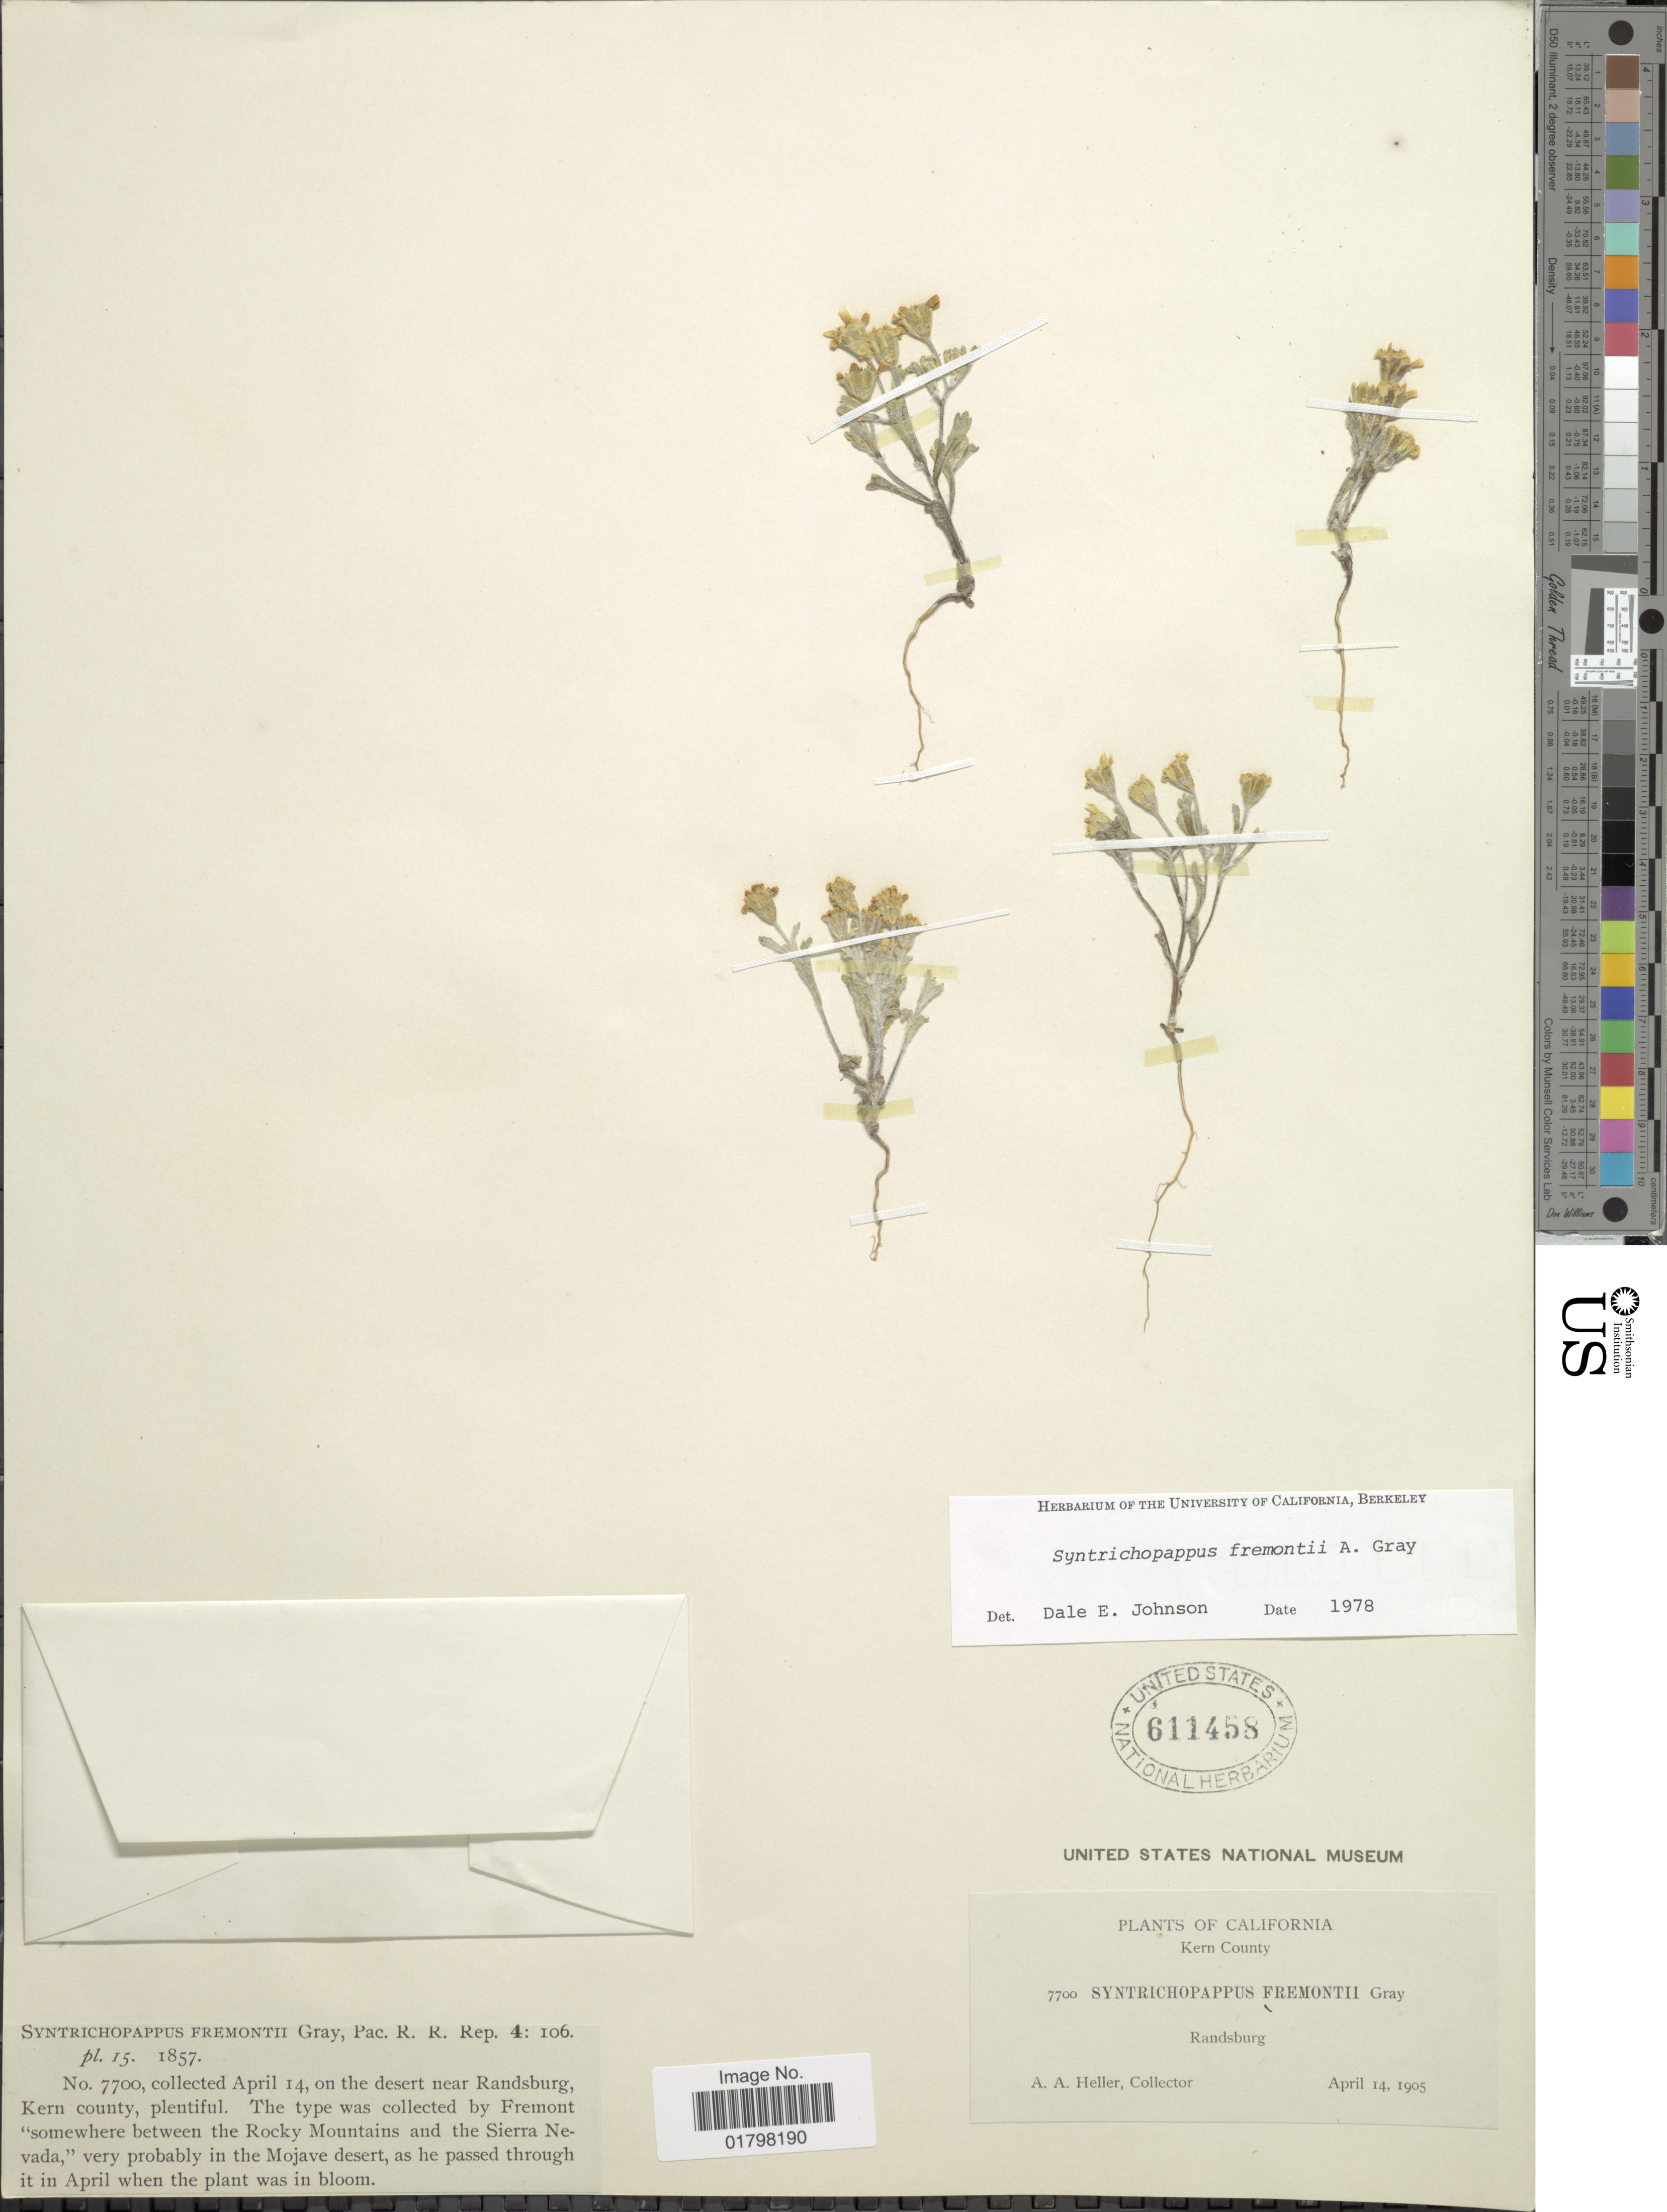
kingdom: Plantae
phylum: Tracheophyta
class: Magnoliopsida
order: Asterales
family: Asteraceae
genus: Syntrichopappus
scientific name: Syntrichopappus fremontii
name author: A. Gray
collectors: A. A. Heller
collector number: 7700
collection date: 1905-04-14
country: United States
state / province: California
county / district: Kern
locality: Kern County. Randsburg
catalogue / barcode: US 611458